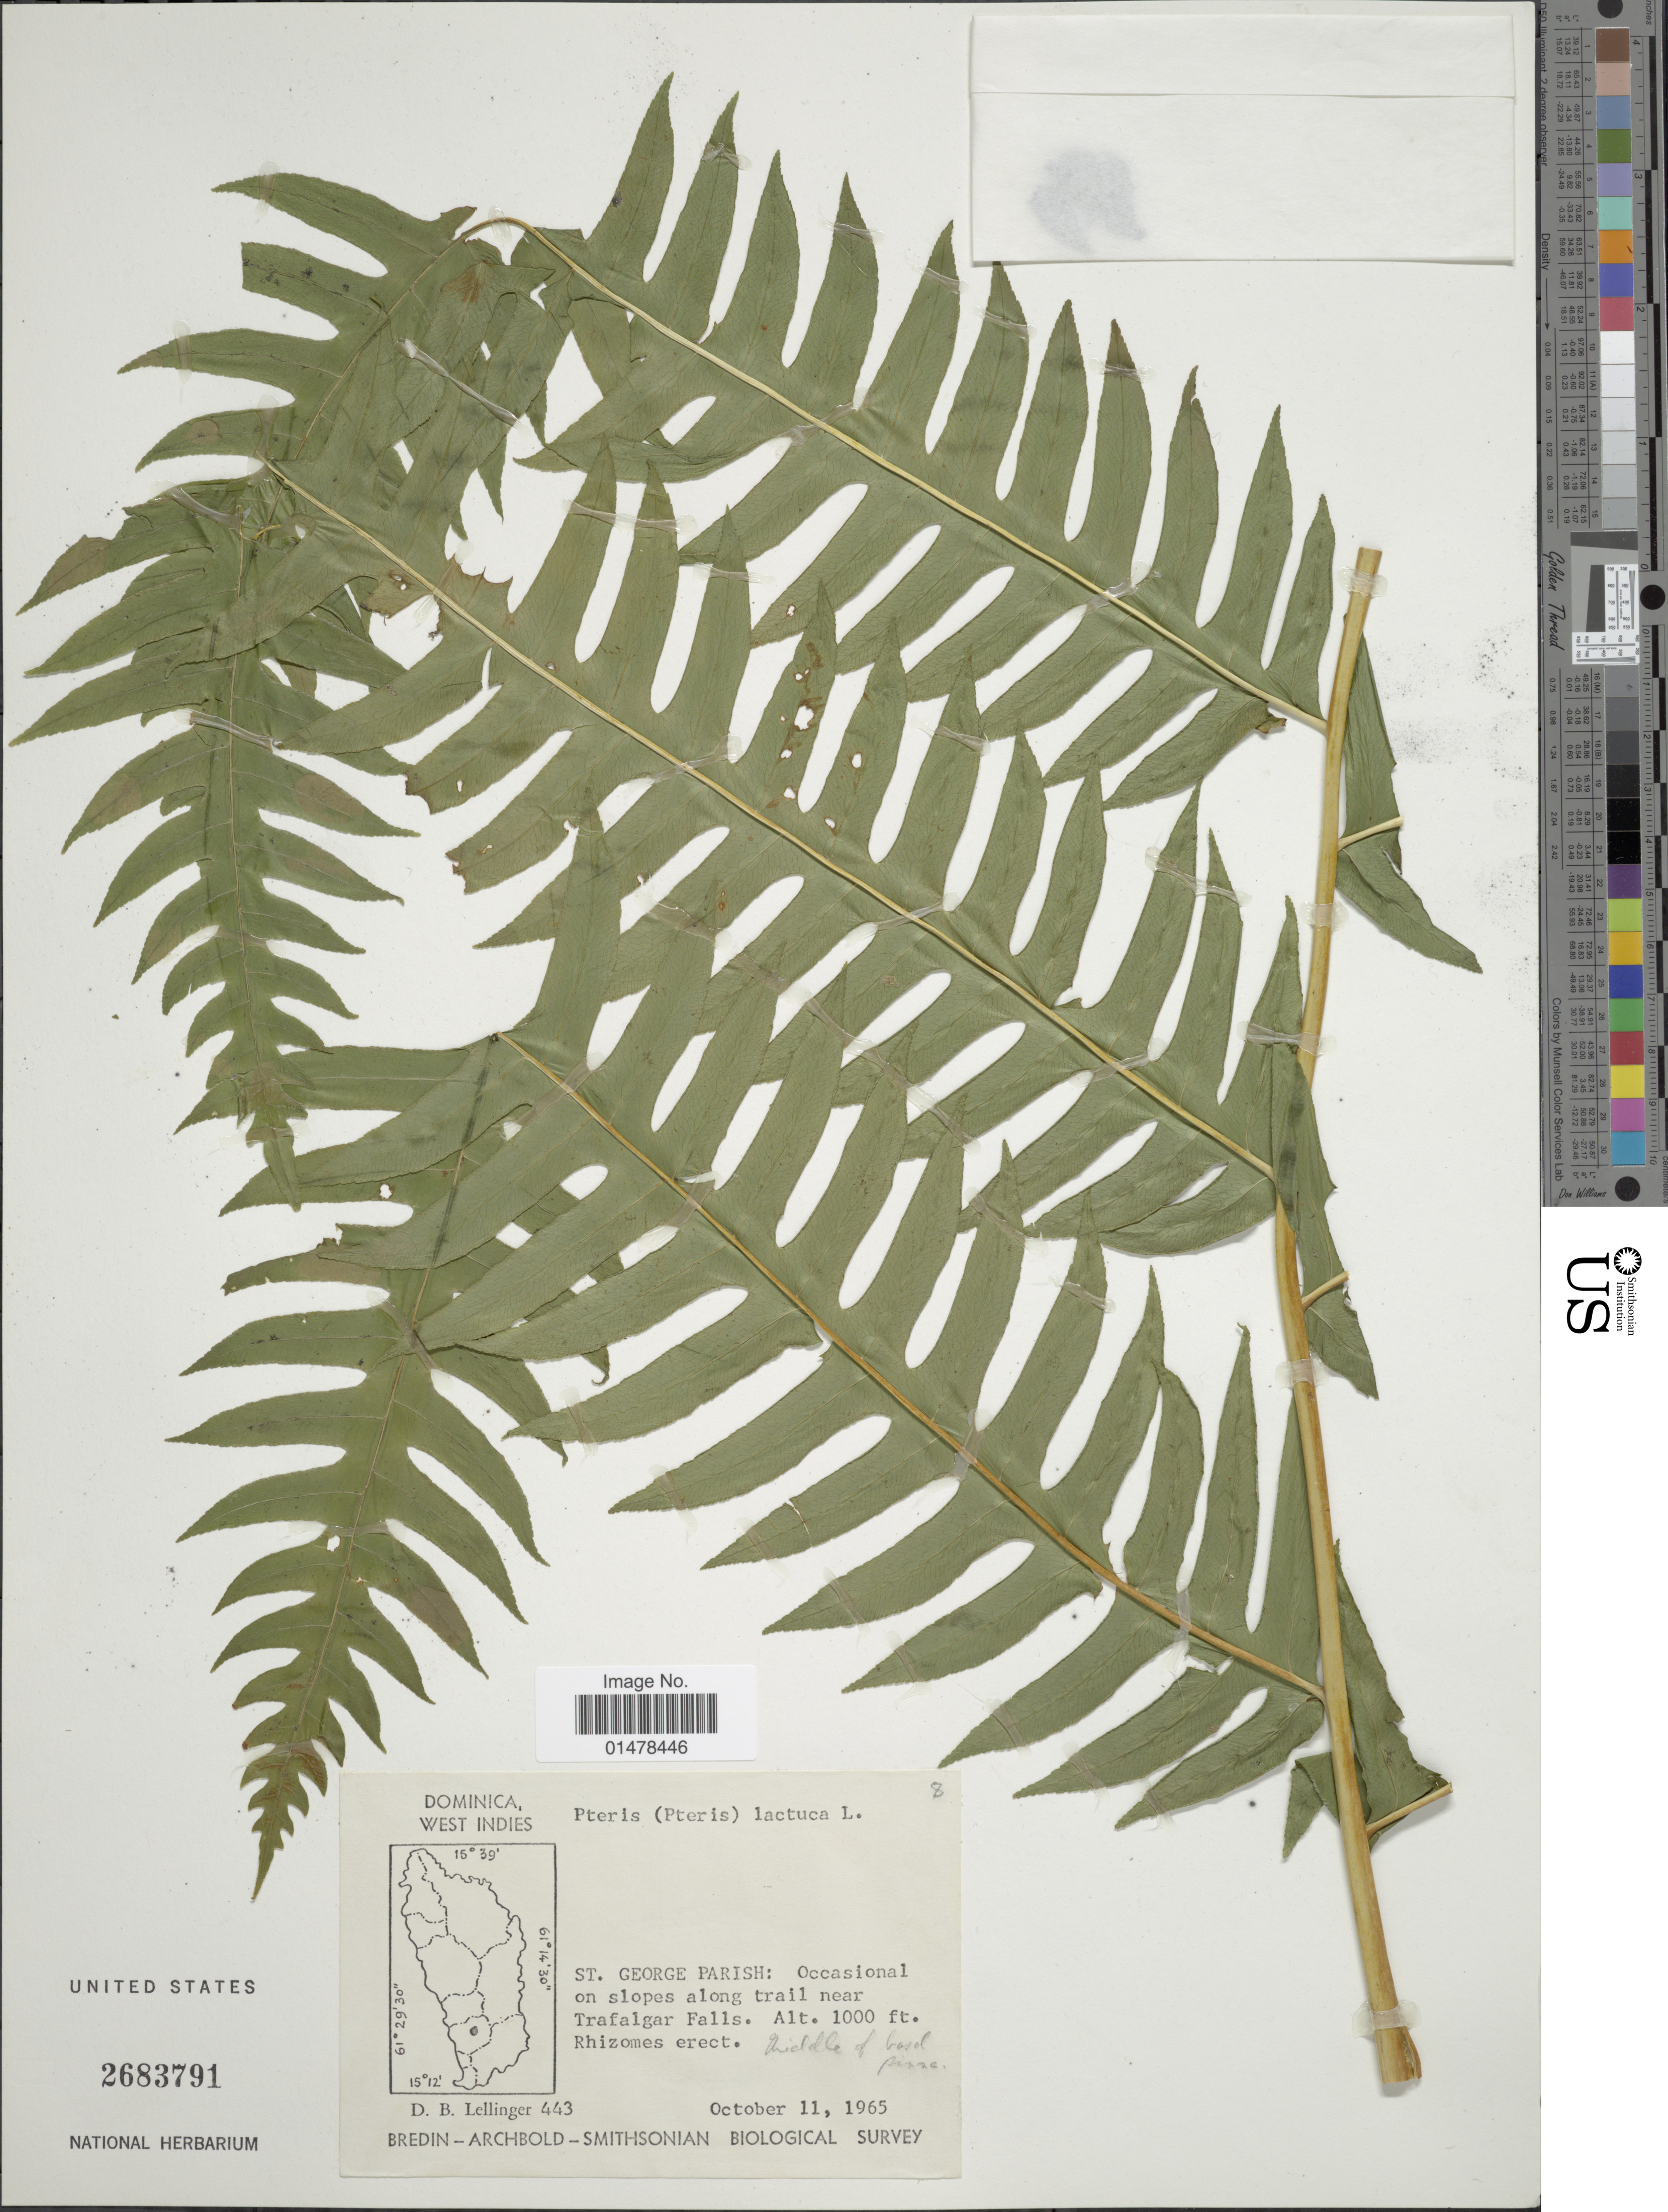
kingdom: Plantae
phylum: Tracheophyta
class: Polypodiopsida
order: Polypodiales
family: Pteridaceae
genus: Pteris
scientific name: Pteris arborea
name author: L.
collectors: D. B. Lellinger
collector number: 443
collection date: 1965-10-11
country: Dominica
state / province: St. George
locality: St George Parish: Occasional on slopes along trail near Trafalgar Falls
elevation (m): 305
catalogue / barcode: US 2683791